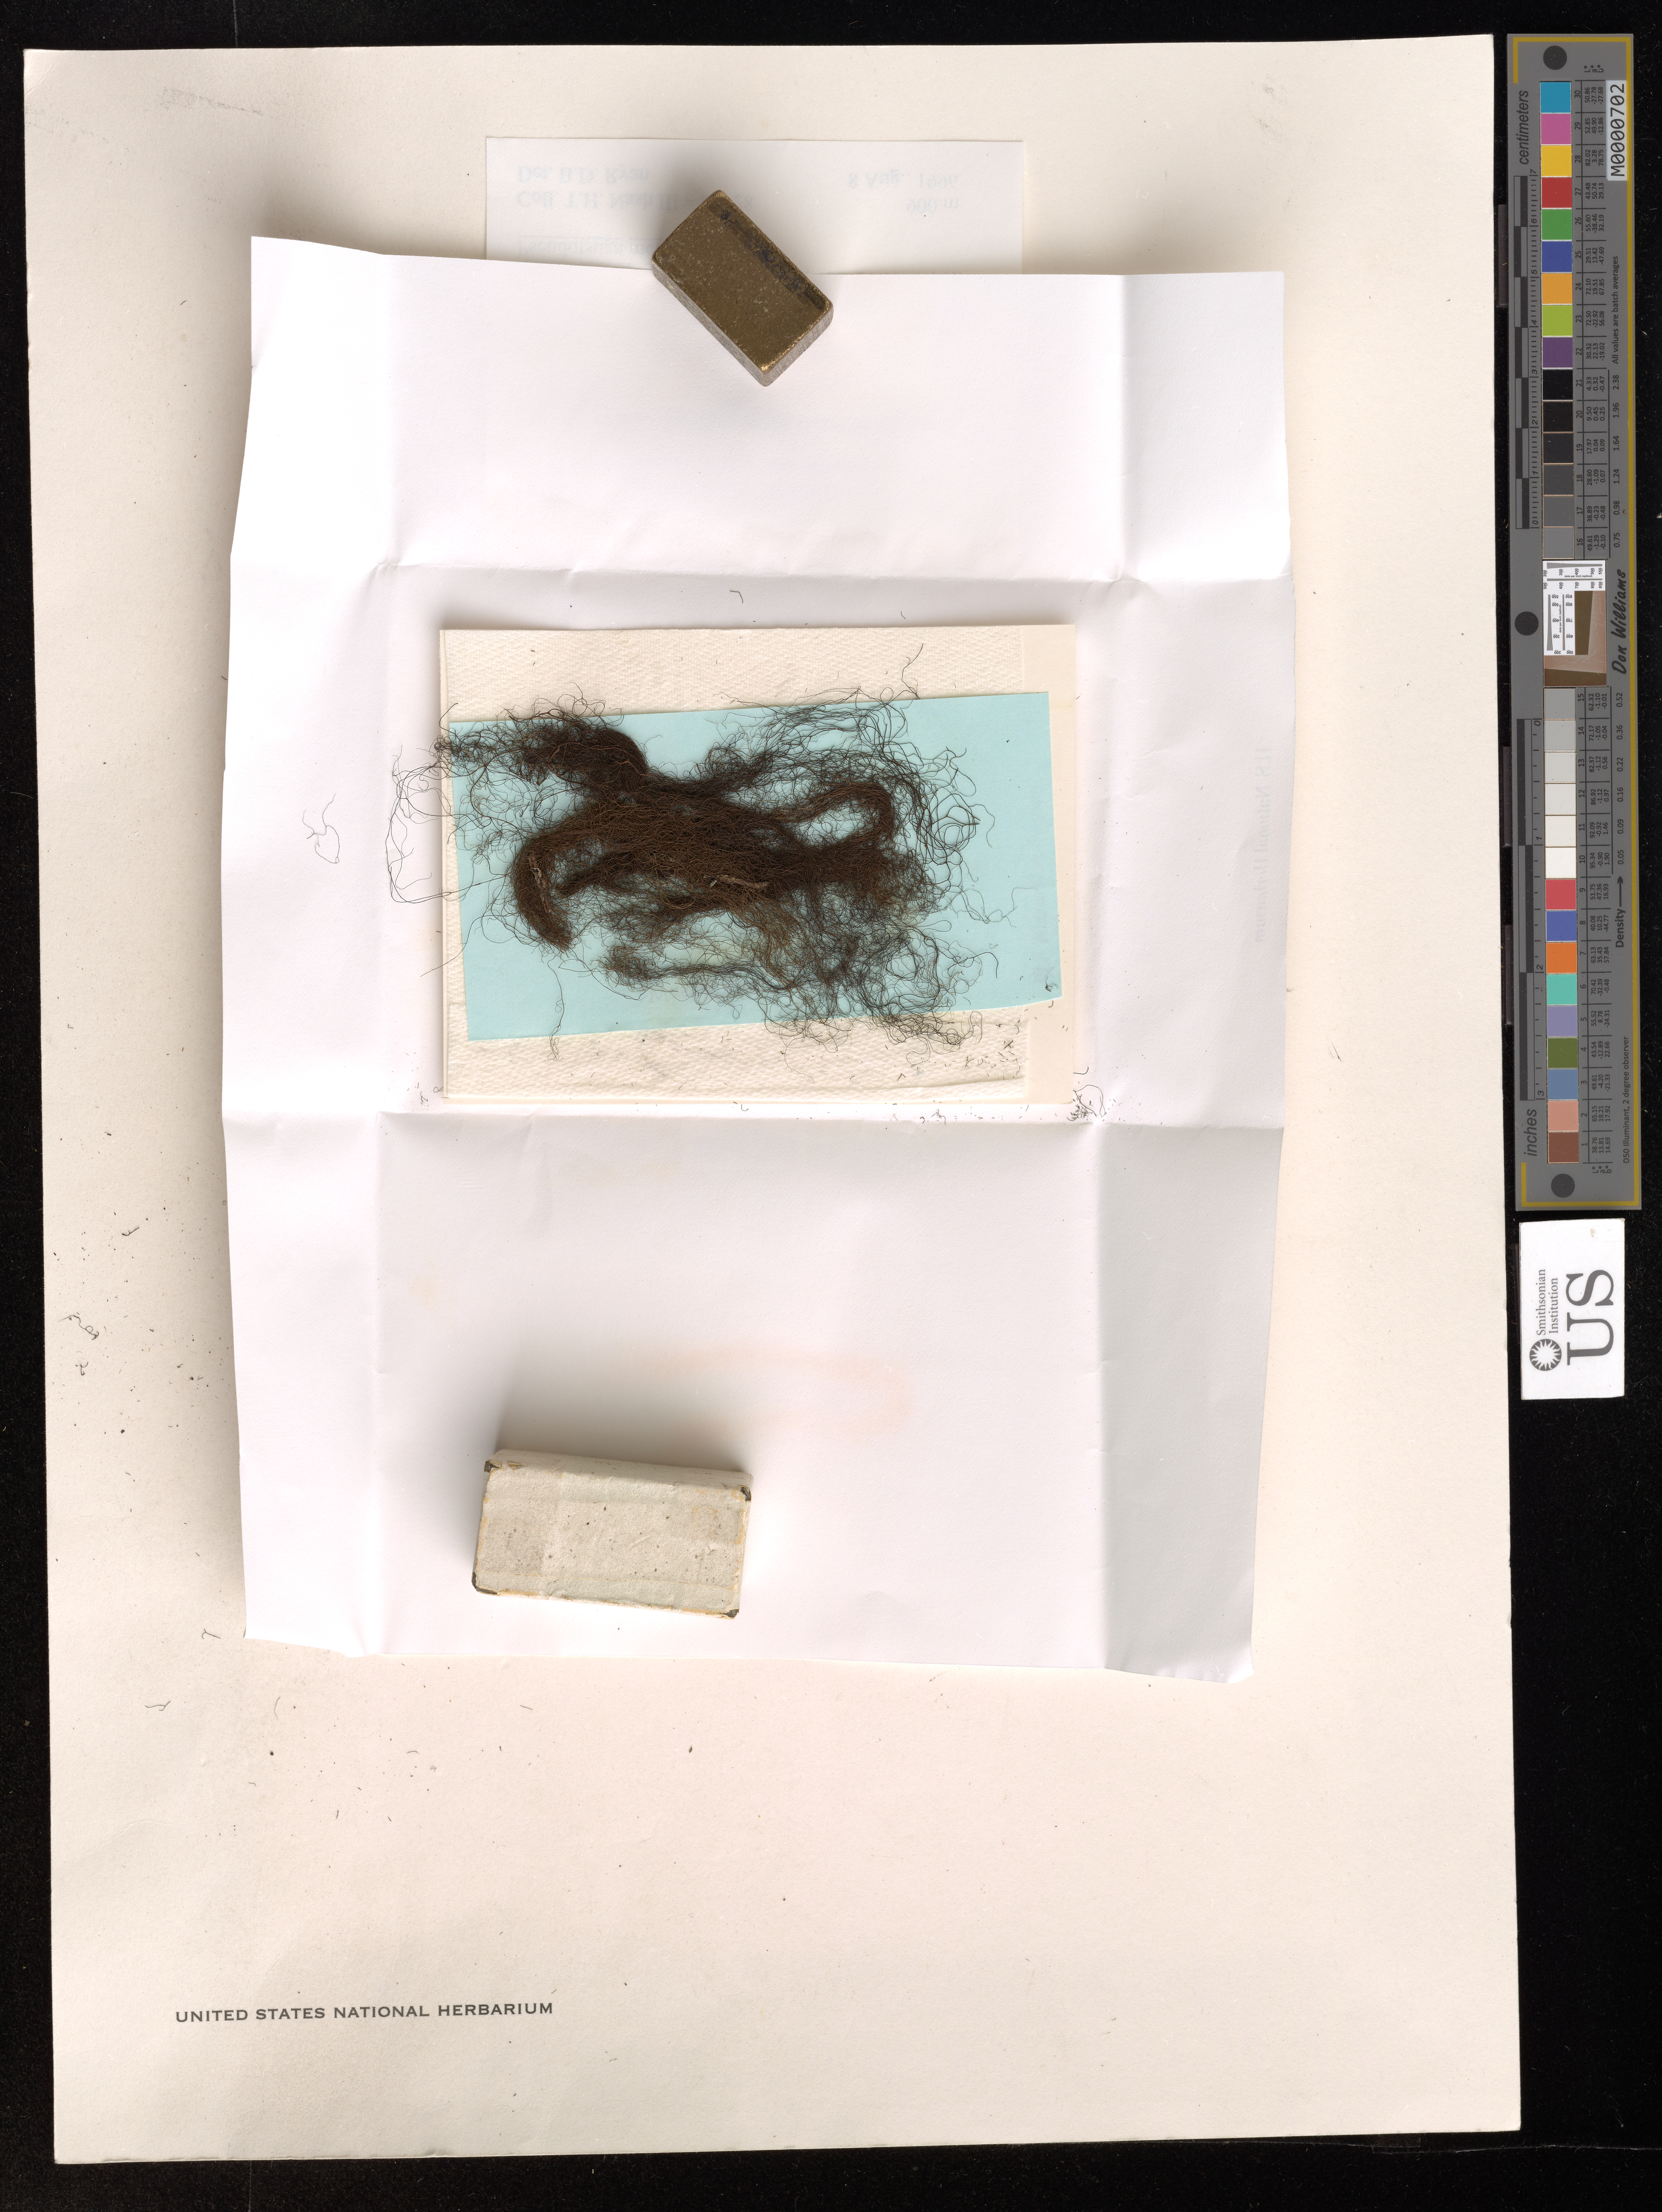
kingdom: Fungi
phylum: Ascomycota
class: Lecanoromycetes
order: Lecanorales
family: Parmeliaceae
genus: Bryoria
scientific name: Bryoria pseudofuscescens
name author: (Gyeln.) Brodo & D. Hawksw.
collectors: T. H. Nash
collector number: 40528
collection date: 1996-08-08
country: United States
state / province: Washington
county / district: Okanogan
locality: Along secondary road W of Methow River ca. 1km NW of Early Winters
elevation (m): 900